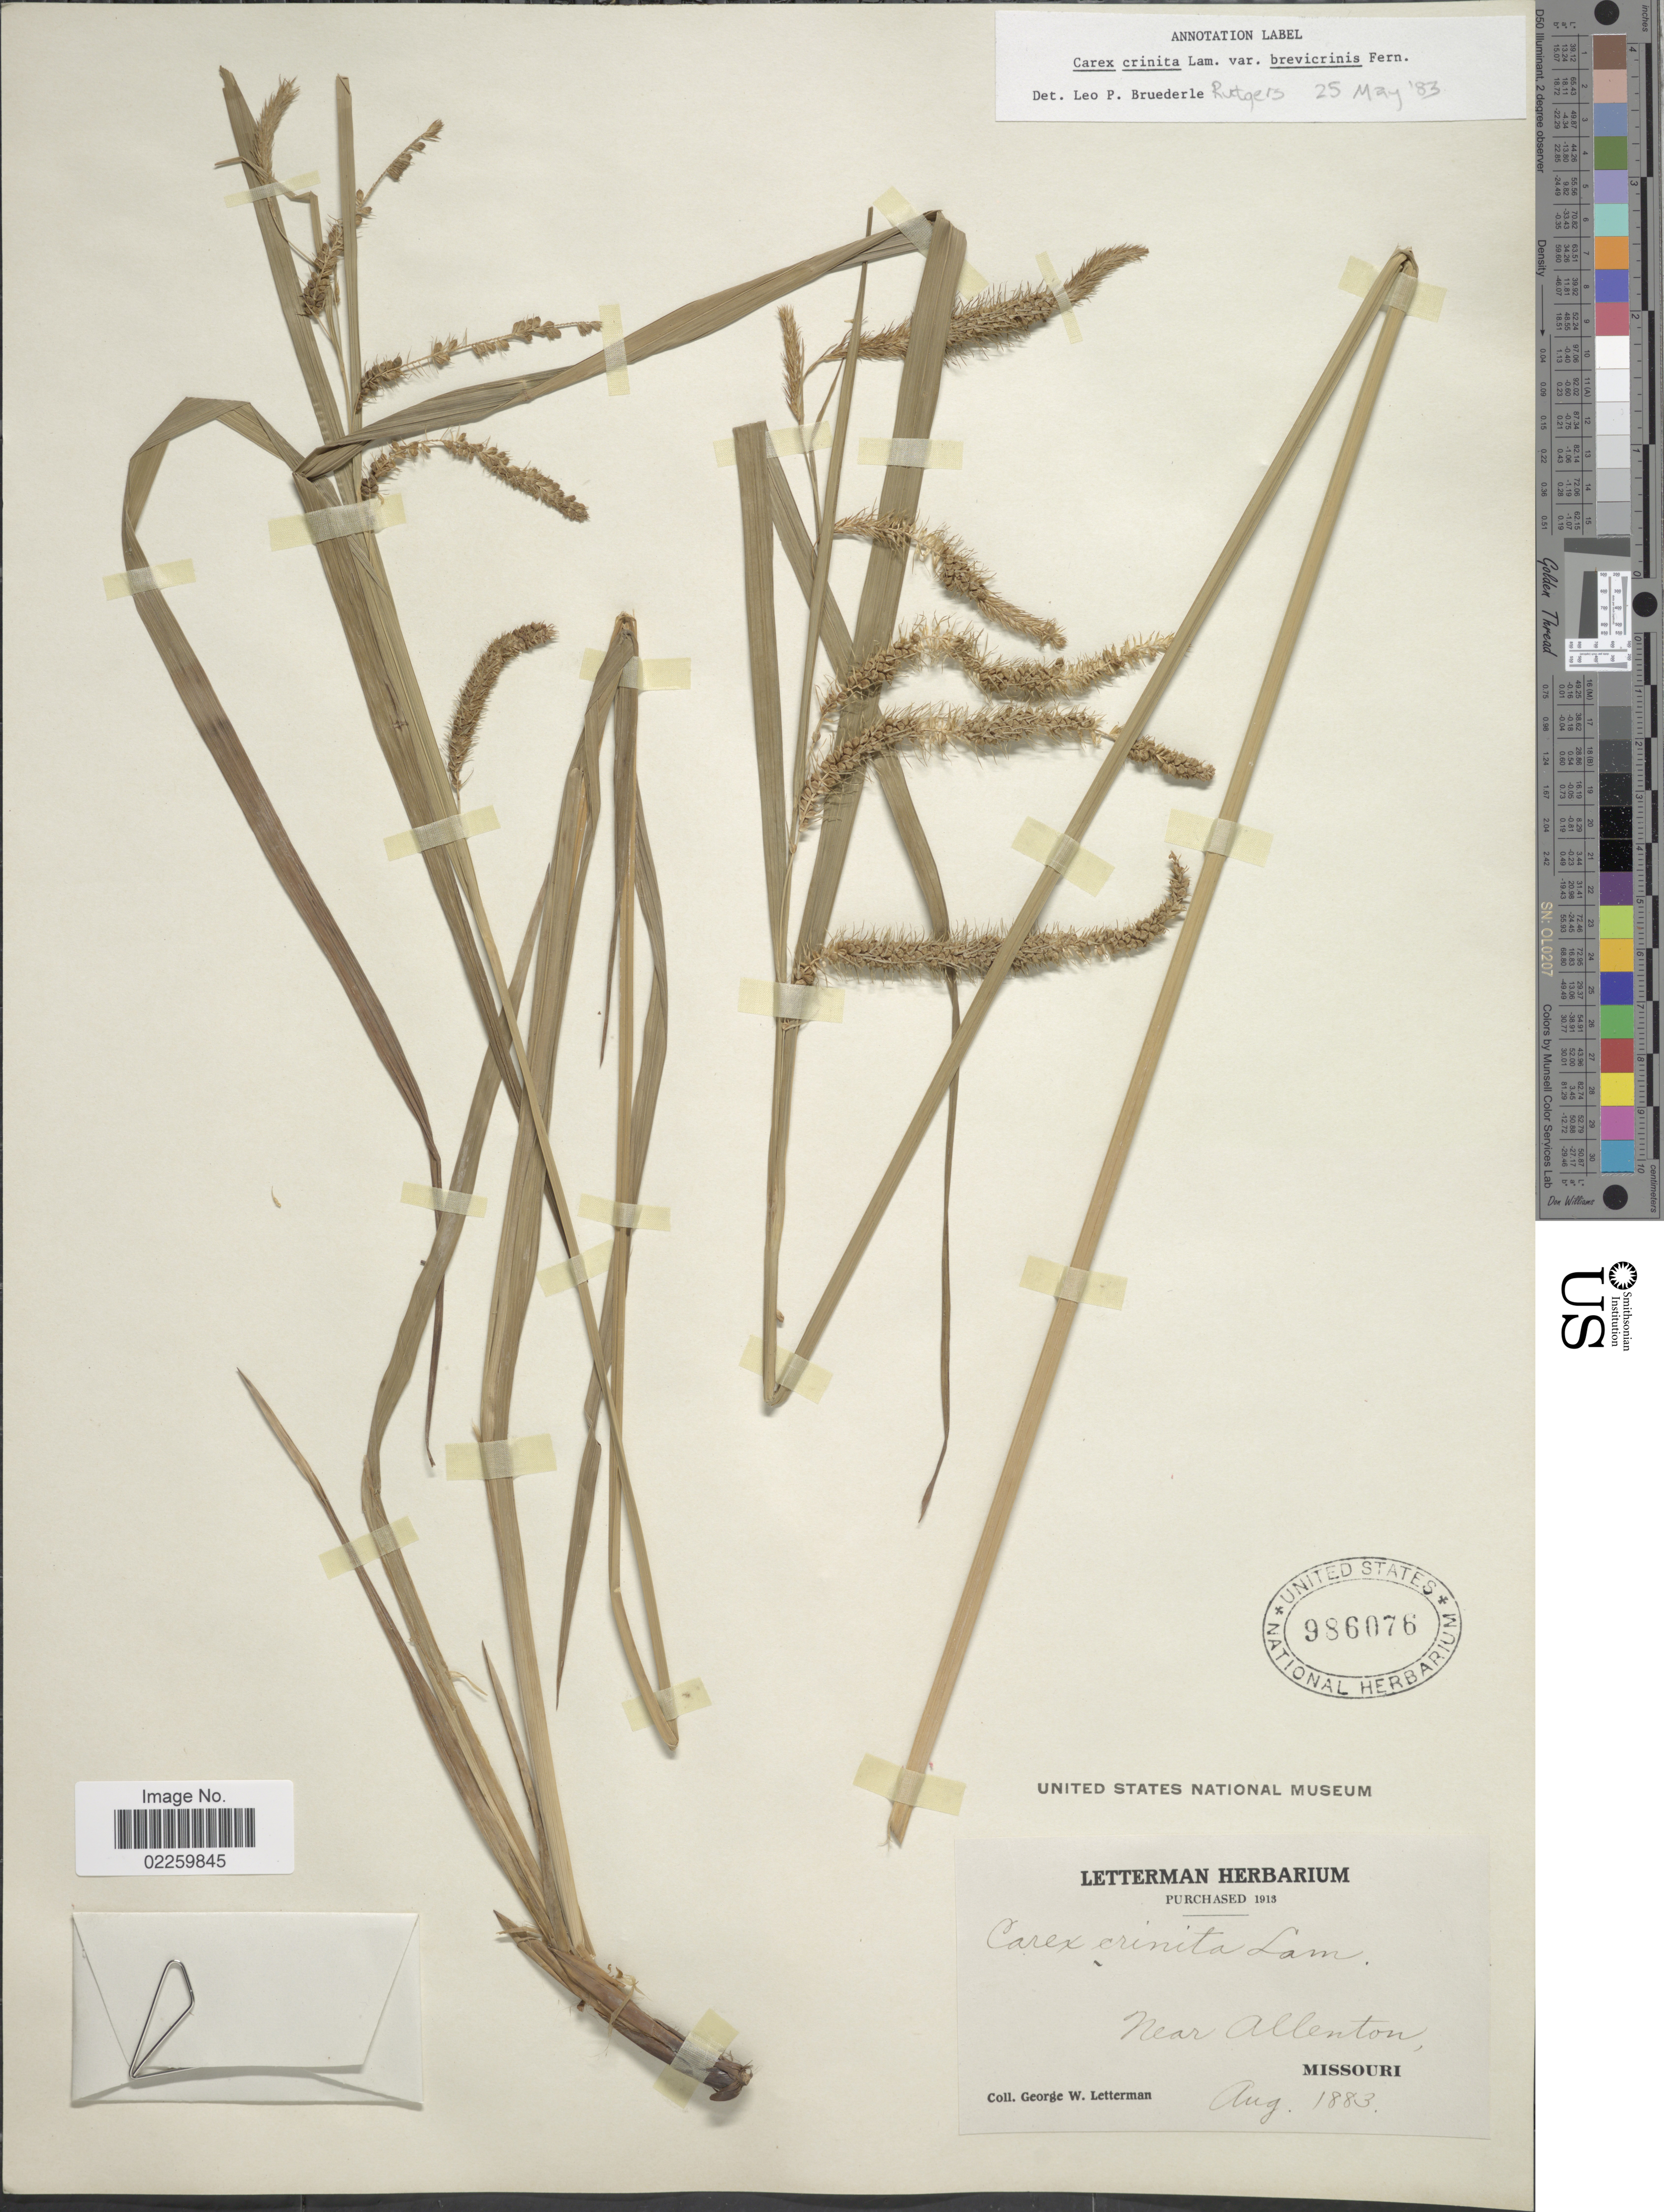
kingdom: Plantae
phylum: Tracheophyta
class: Liliopsida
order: Poales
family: Cyperaceae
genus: Carex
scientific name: Carex crinita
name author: Lam.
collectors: G. W. Letterman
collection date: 1883-08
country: United States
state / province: Missouri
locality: Near Allenton, Missouri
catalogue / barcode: US 986076